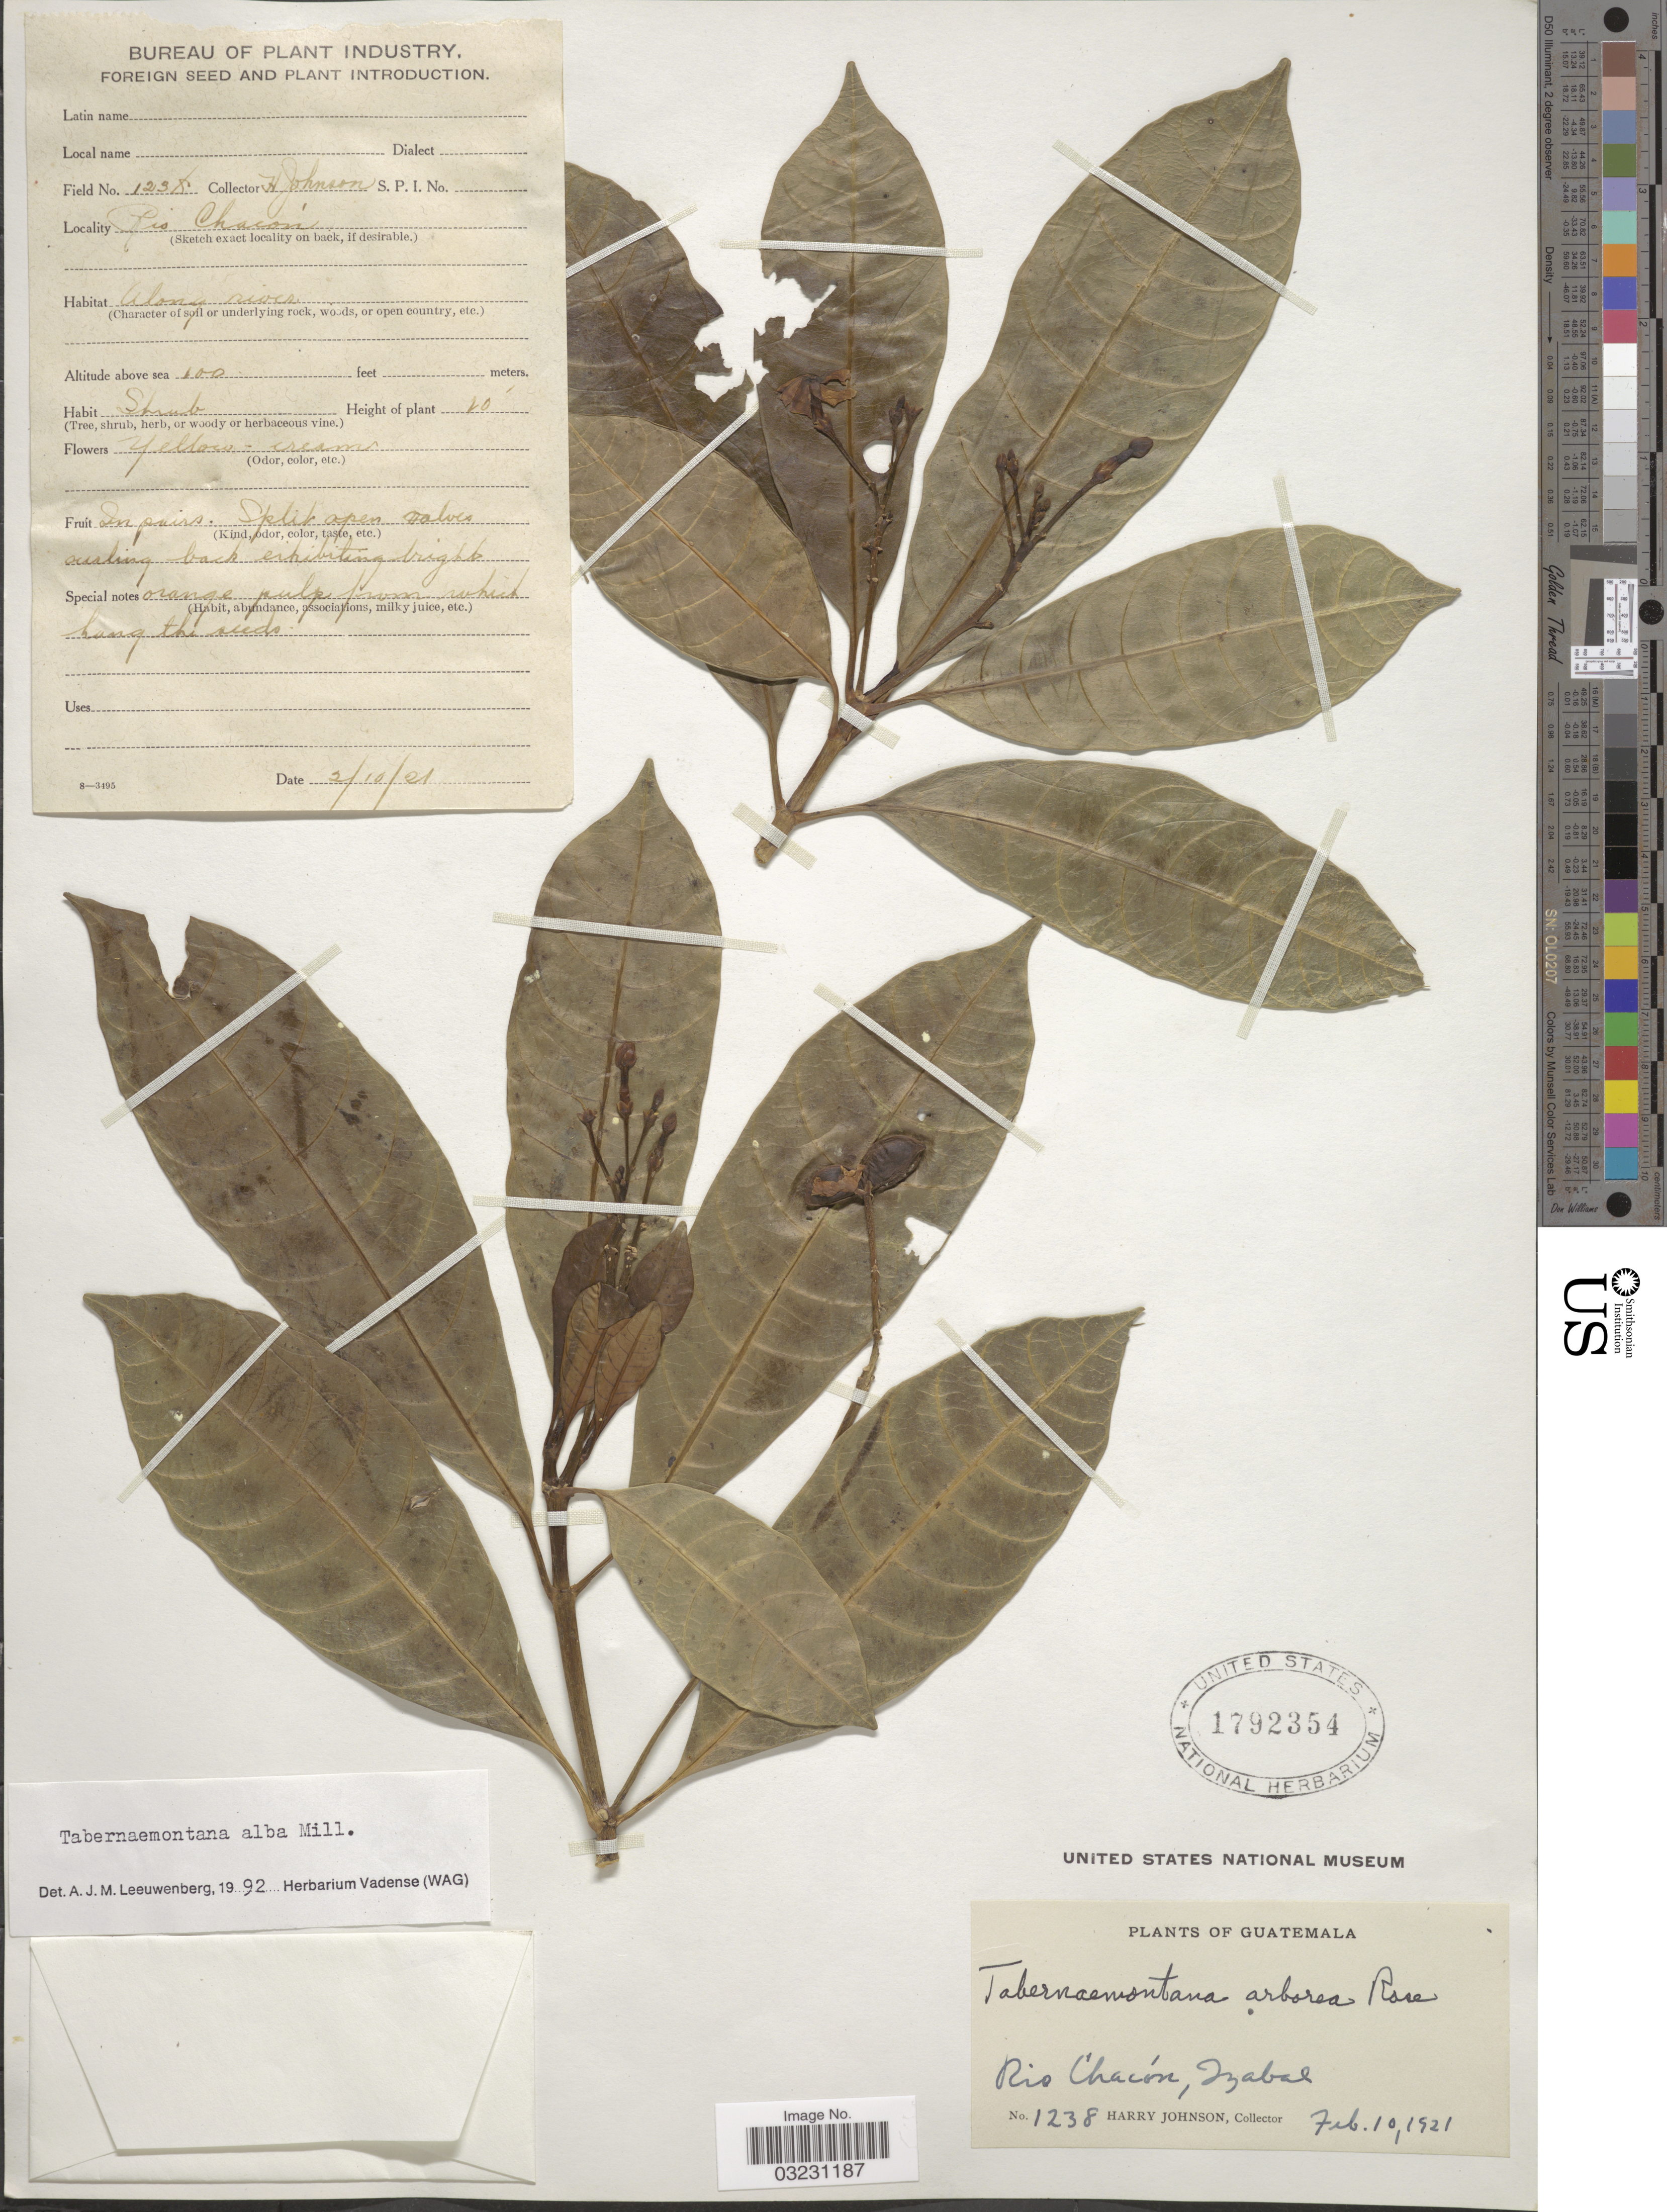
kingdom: Plantae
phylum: Tracheophyta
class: Magnoliopsida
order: Gentianales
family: Apocynaceae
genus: Tabernaemontana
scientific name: Tabernaemontana alba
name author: Mill.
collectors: H. Johnson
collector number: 1238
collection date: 1921-02-10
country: Guatemala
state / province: Izabal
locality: Rio Chacón.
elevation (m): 30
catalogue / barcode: US 1792354